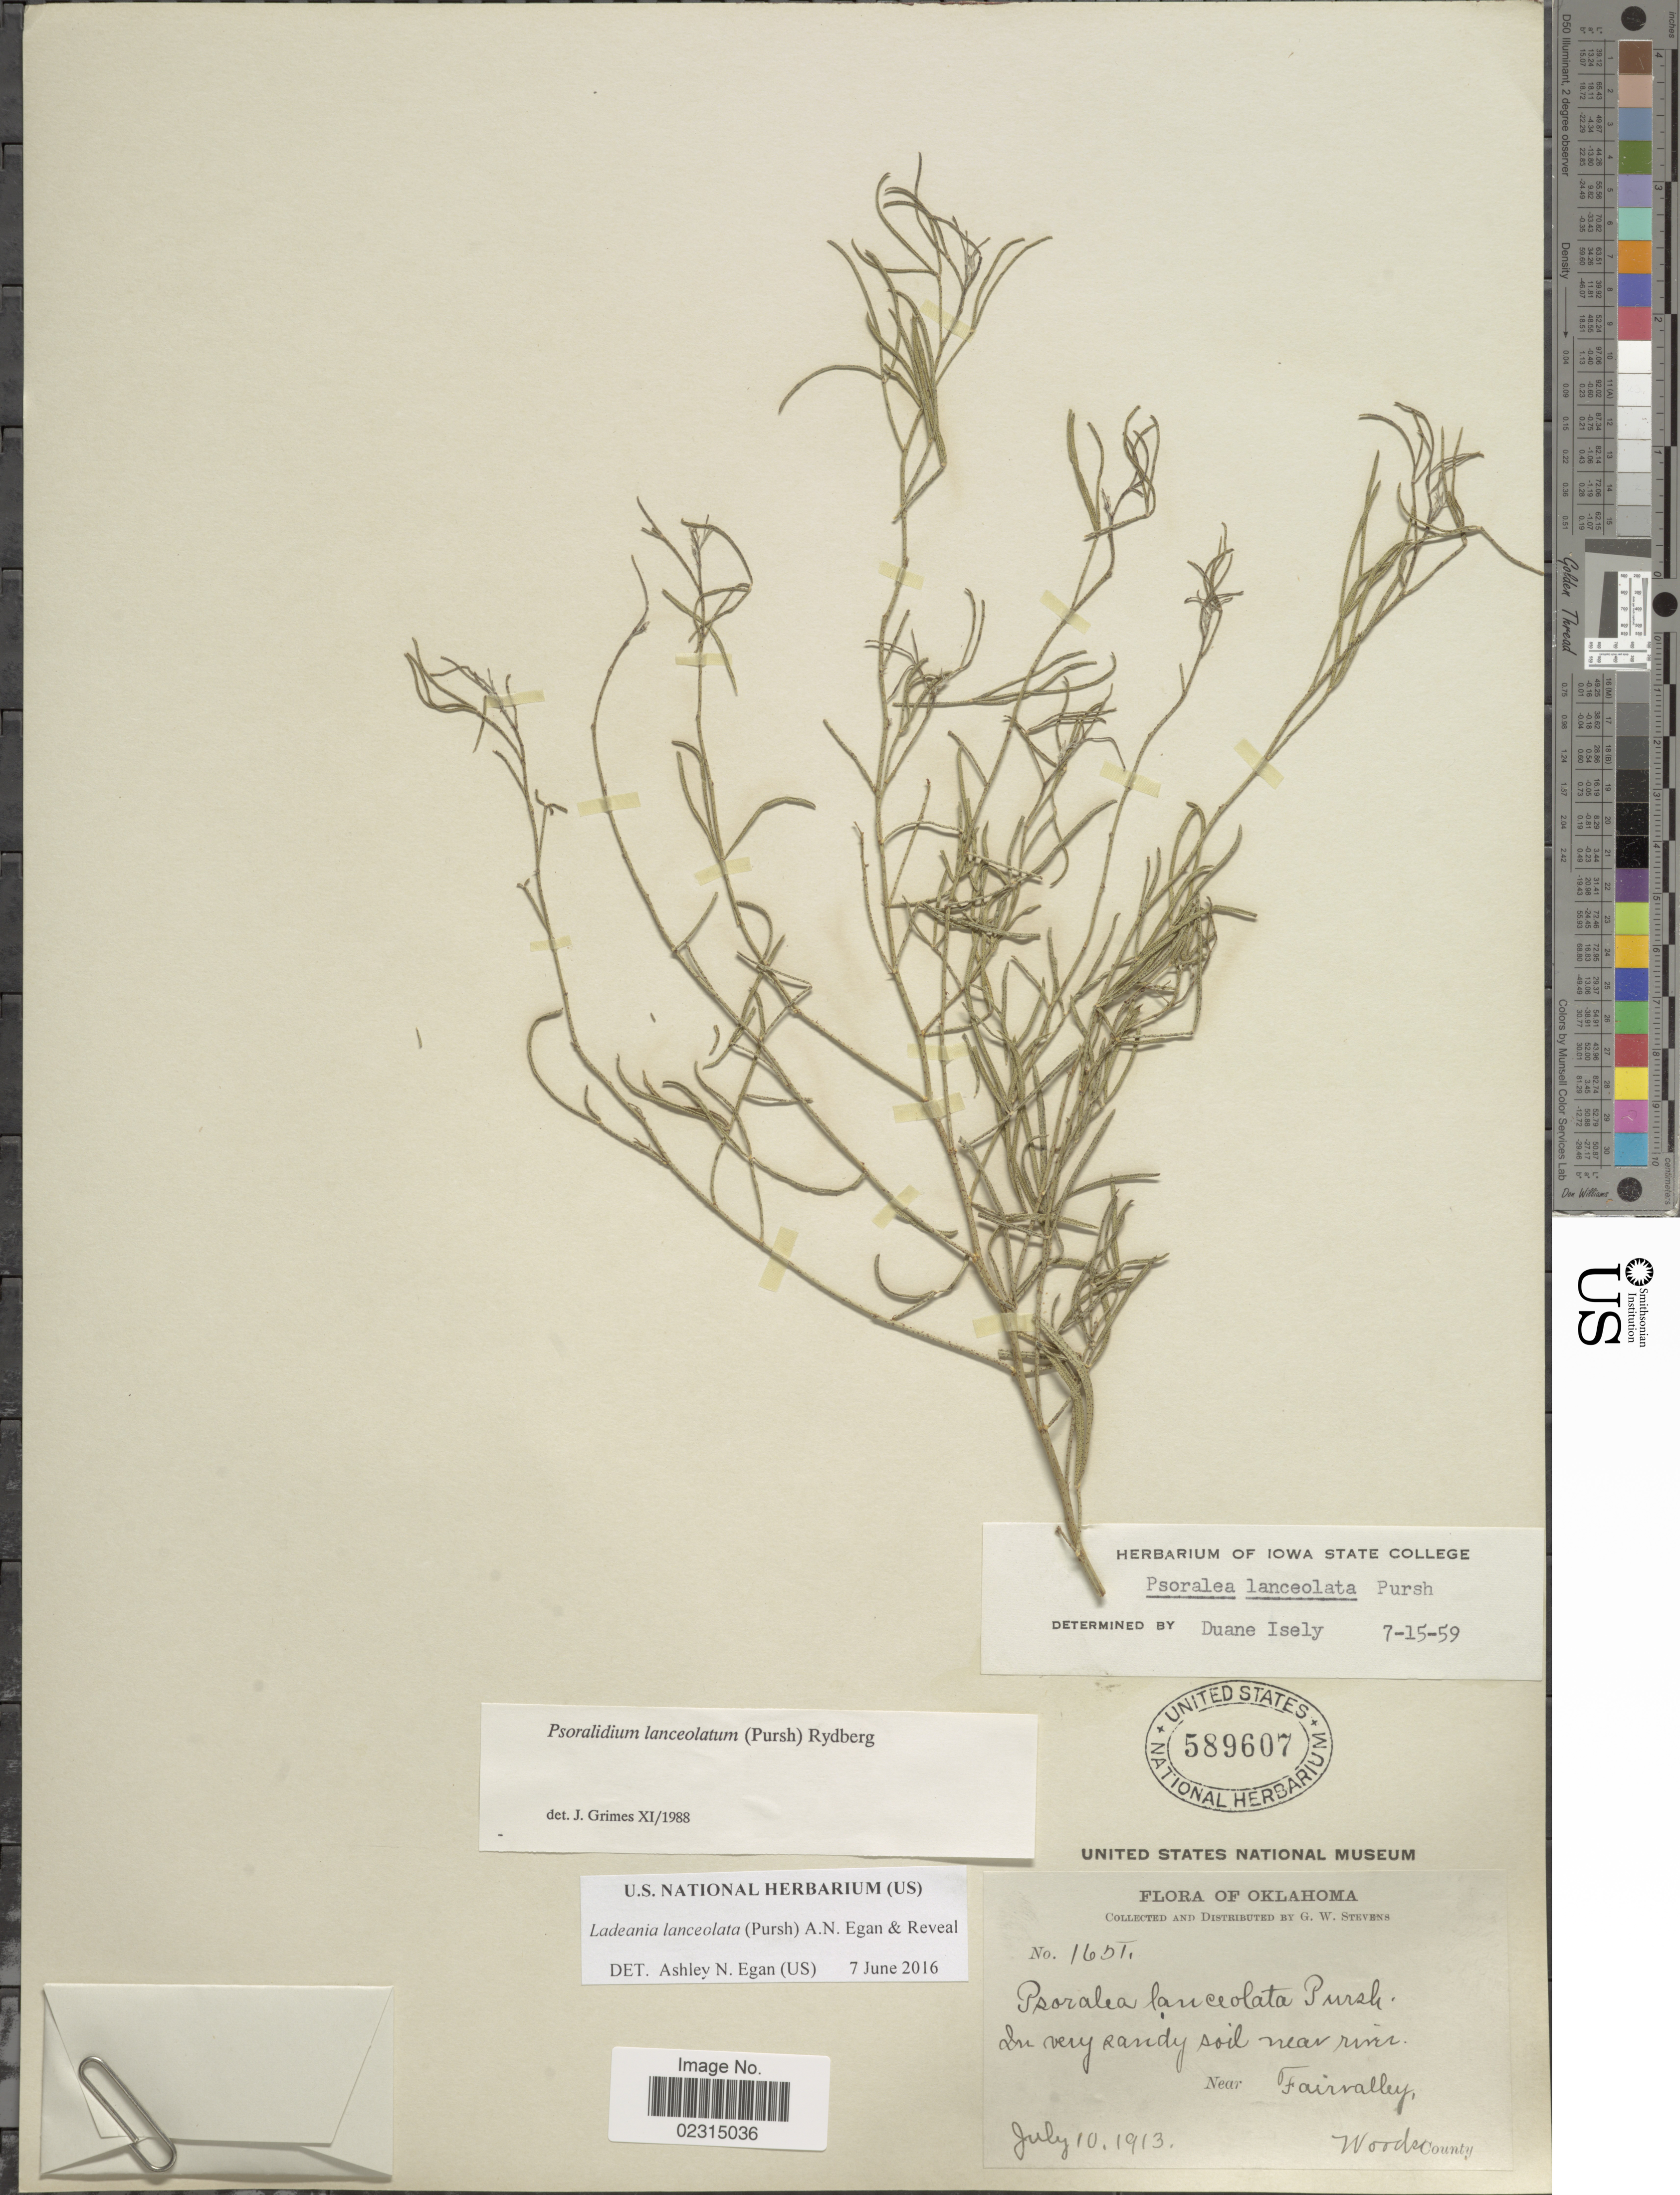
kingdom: Plantae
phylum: Tracheophyta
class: Magnoliopsida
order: Fabales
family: Fabaceae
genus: Ladeania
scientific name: Ladeania lanceolata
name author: (Pursh) A.N. Egan & Reveal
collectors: G. W. Stevens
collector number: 1651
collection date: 1913-07-10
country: United States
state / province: Oklahoma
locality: In very sandy soil near river. Near Fairvalley, Woods County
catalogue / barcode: US 589607